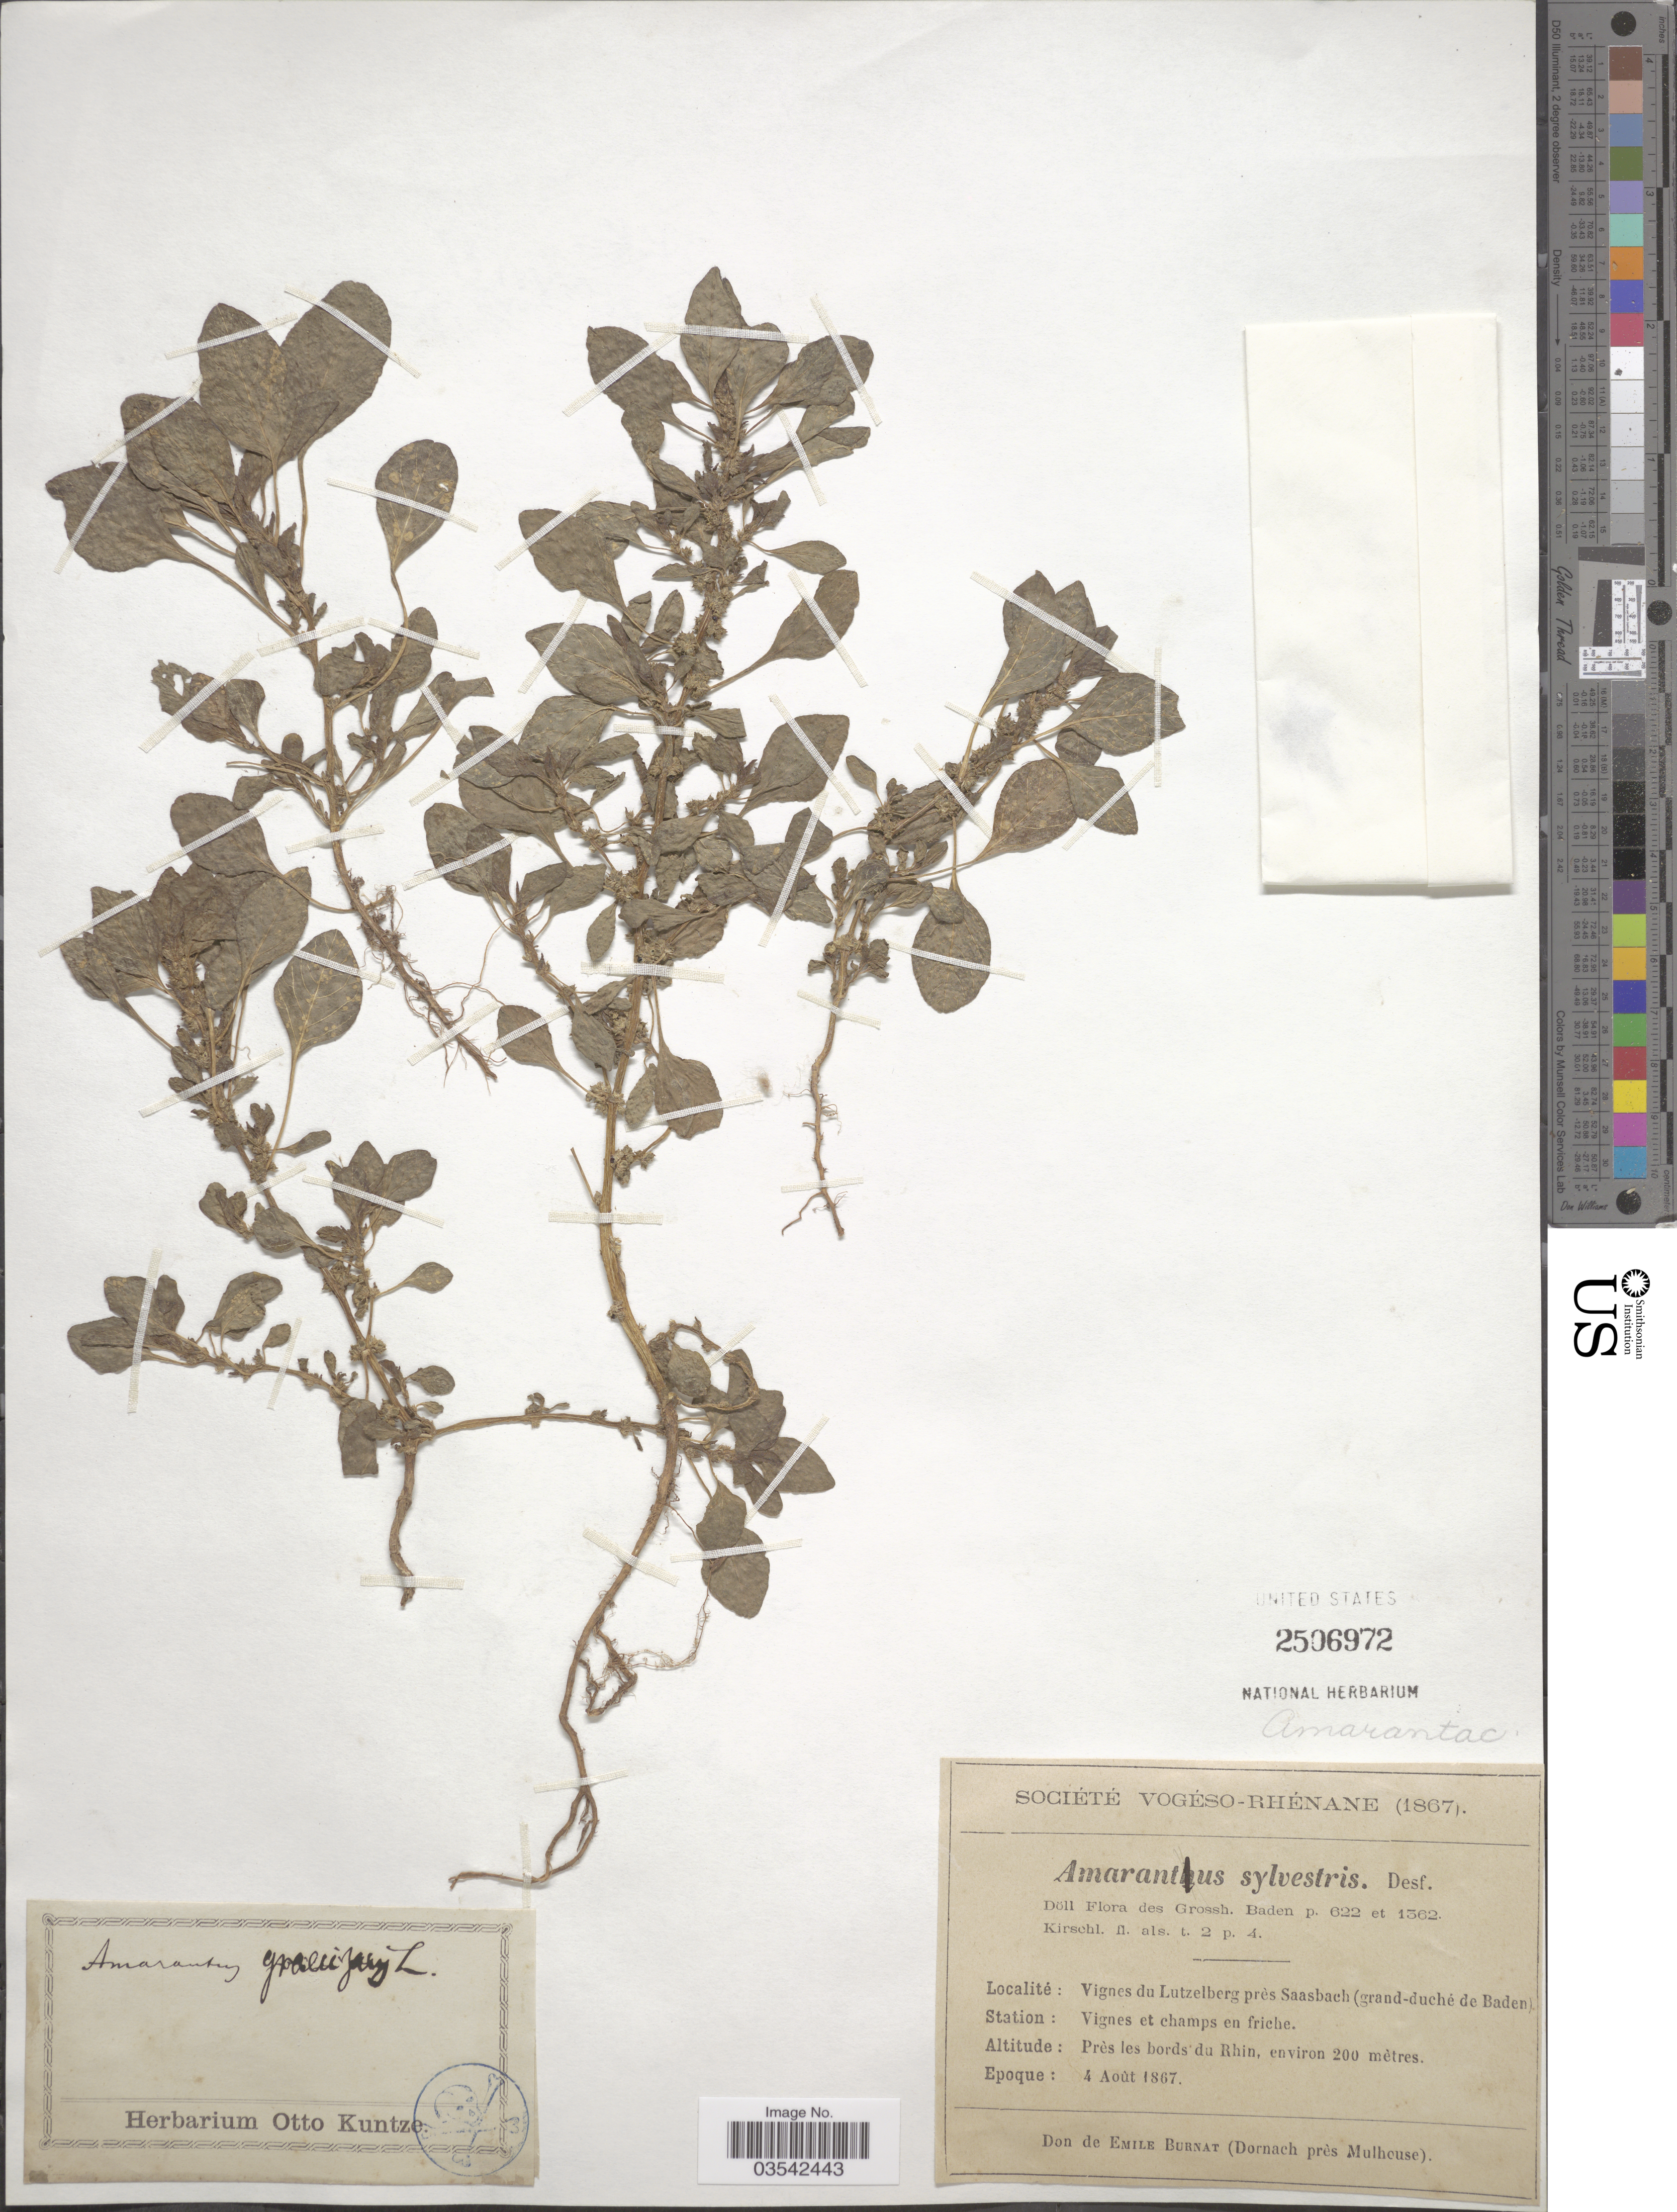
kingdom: Plantae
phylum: Tracheophyta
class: Magnoliopsida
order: Caryophyllales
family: Amaranthaceae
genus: Amaranthus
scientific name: Amaranthus sylvestris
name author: Desf.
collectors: E. Burnat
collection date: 1867-08-04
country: Germany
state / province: Baden-Württemberg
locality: Vignes du Lutzelberg près Saasbach (grand-duché de Baden. Près les bords du Rhin.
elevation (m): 200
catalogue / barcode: US 2506972